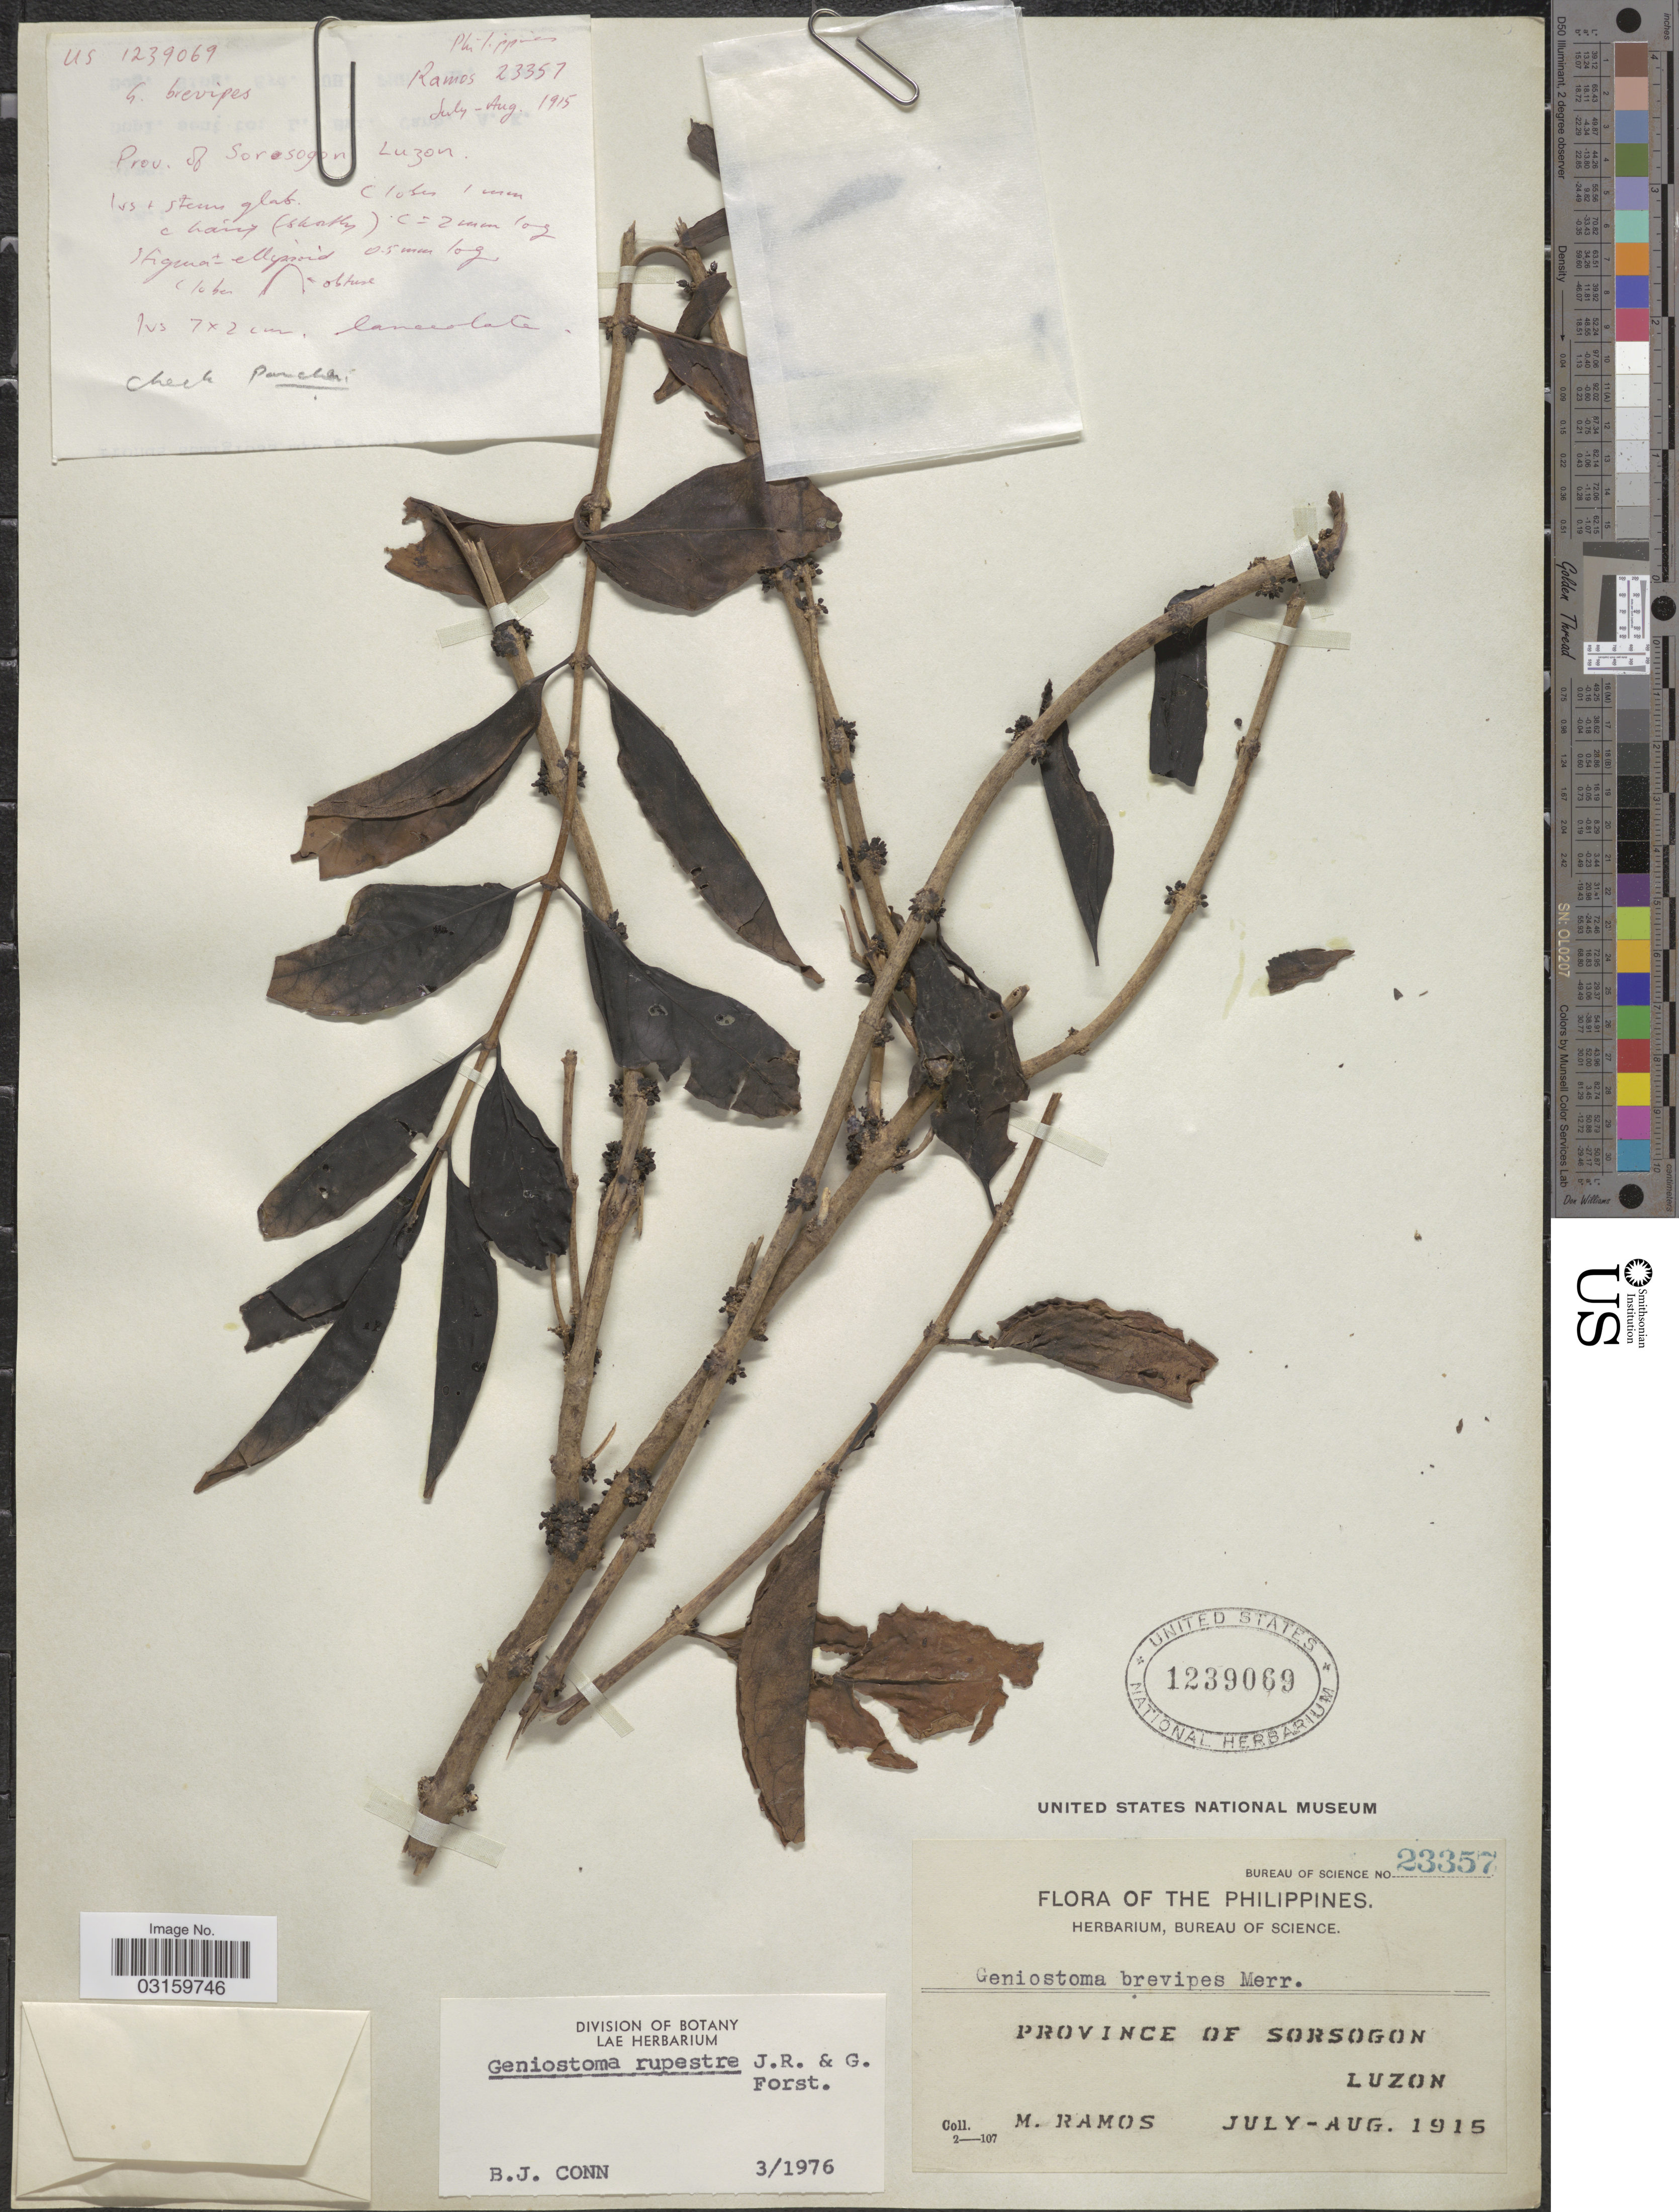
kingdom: Plantae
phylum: Tracheophyta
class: Magnoliopsida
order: Gentianales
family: Loganiaceae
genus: Geniostoma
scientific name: Geniostoma rupestre var. rupestre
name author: J.R. Forst. & G. Forst.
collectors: M. Ramos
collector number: Bureau of Science 23357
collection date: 1915-07/1915-08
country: Philippines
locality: Province of Sorsogon, Luzon.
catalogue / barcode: US 1239069